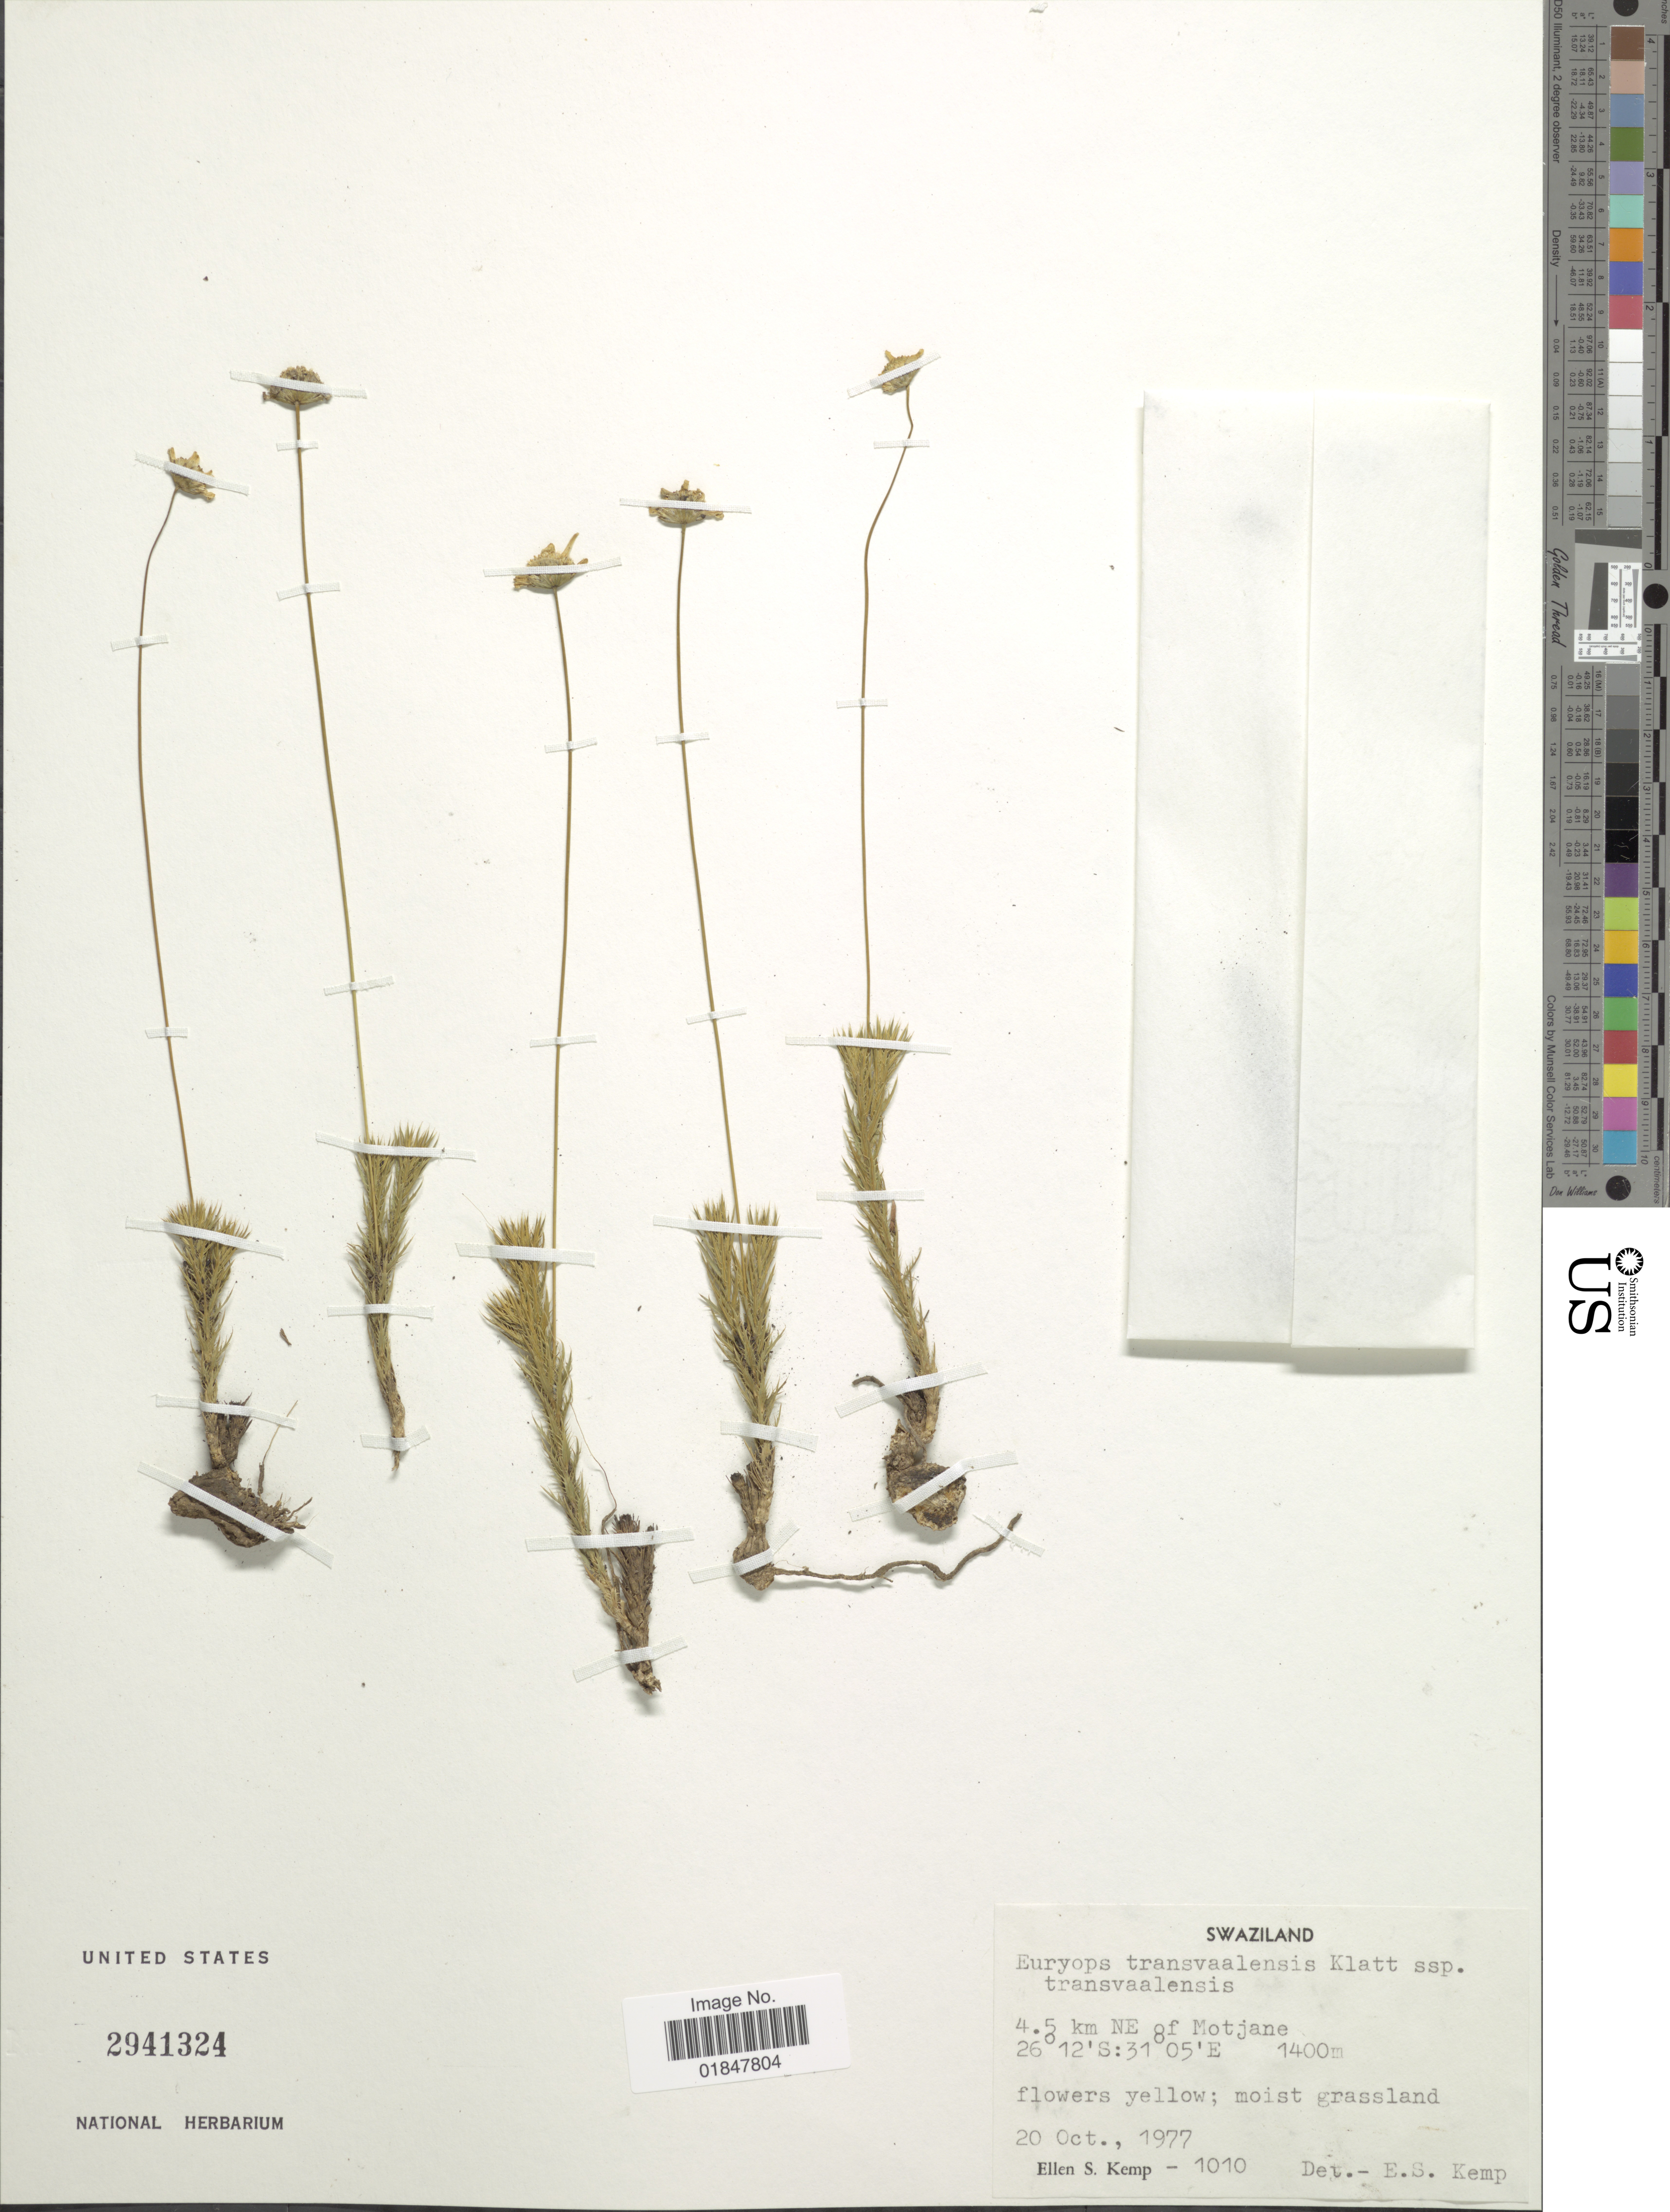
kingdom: Plantae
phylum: Tracheophyta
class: Magnoliopsida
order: Asterales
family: Asteraceae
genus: Euryops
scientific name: Euryops transvaalensis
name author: Klatt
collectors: E. S. Kemp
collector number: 1010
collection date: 1977-10-20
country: Eswatini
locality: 4.5 km NE of Motjane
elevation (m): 1400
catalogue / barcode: US 2941324